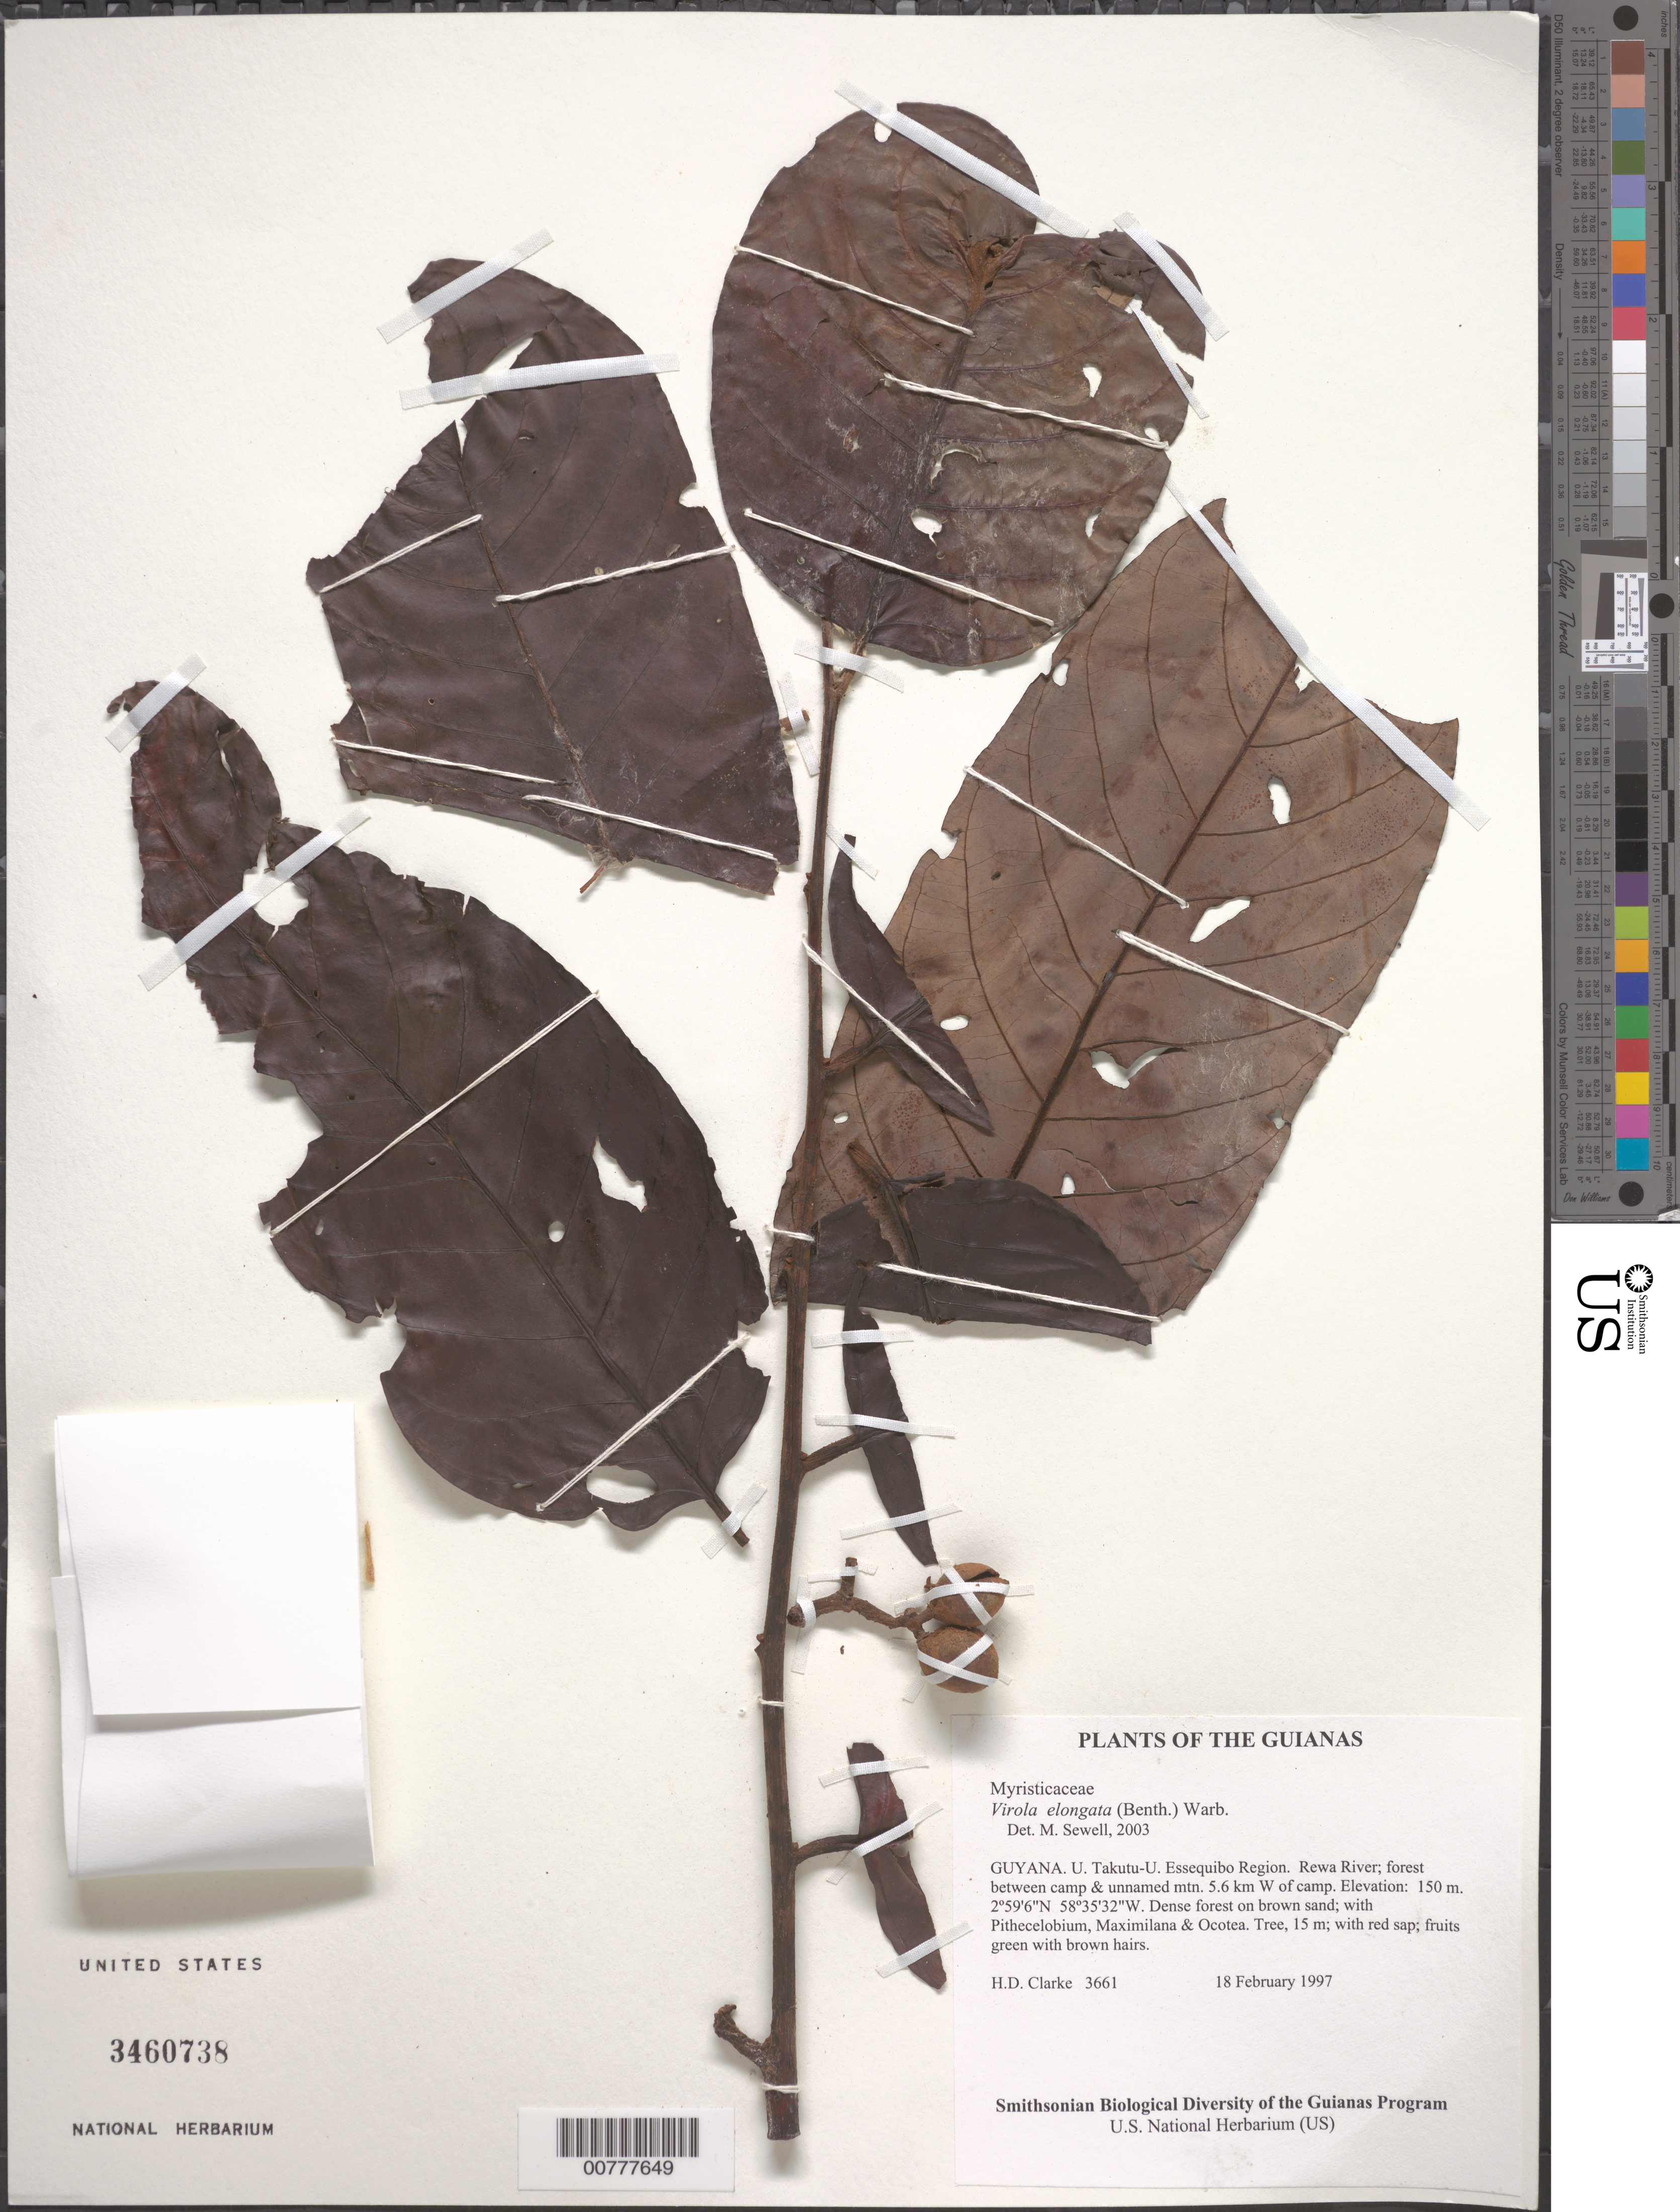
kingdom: Plantae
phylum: Tracheophyta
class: Magnoliopsida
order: Magnoliales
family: Myristicaceae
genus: Virola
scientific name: Virola elongata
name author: (Benth.) Warb.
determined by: Sewell, M.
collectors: H. D. Clarke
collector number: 3661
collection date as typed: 18 February 1997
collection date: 1997-02-18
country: Guyana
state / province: U. Takutu-U. Essequibo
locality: Rewa River; forest between camp & unnamed mtn. 5.6 km W of camp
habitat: Dense forest on brown sand; with Pithecelobium, Maximilana & Ocotea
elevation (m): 150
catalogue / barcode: US 3460738